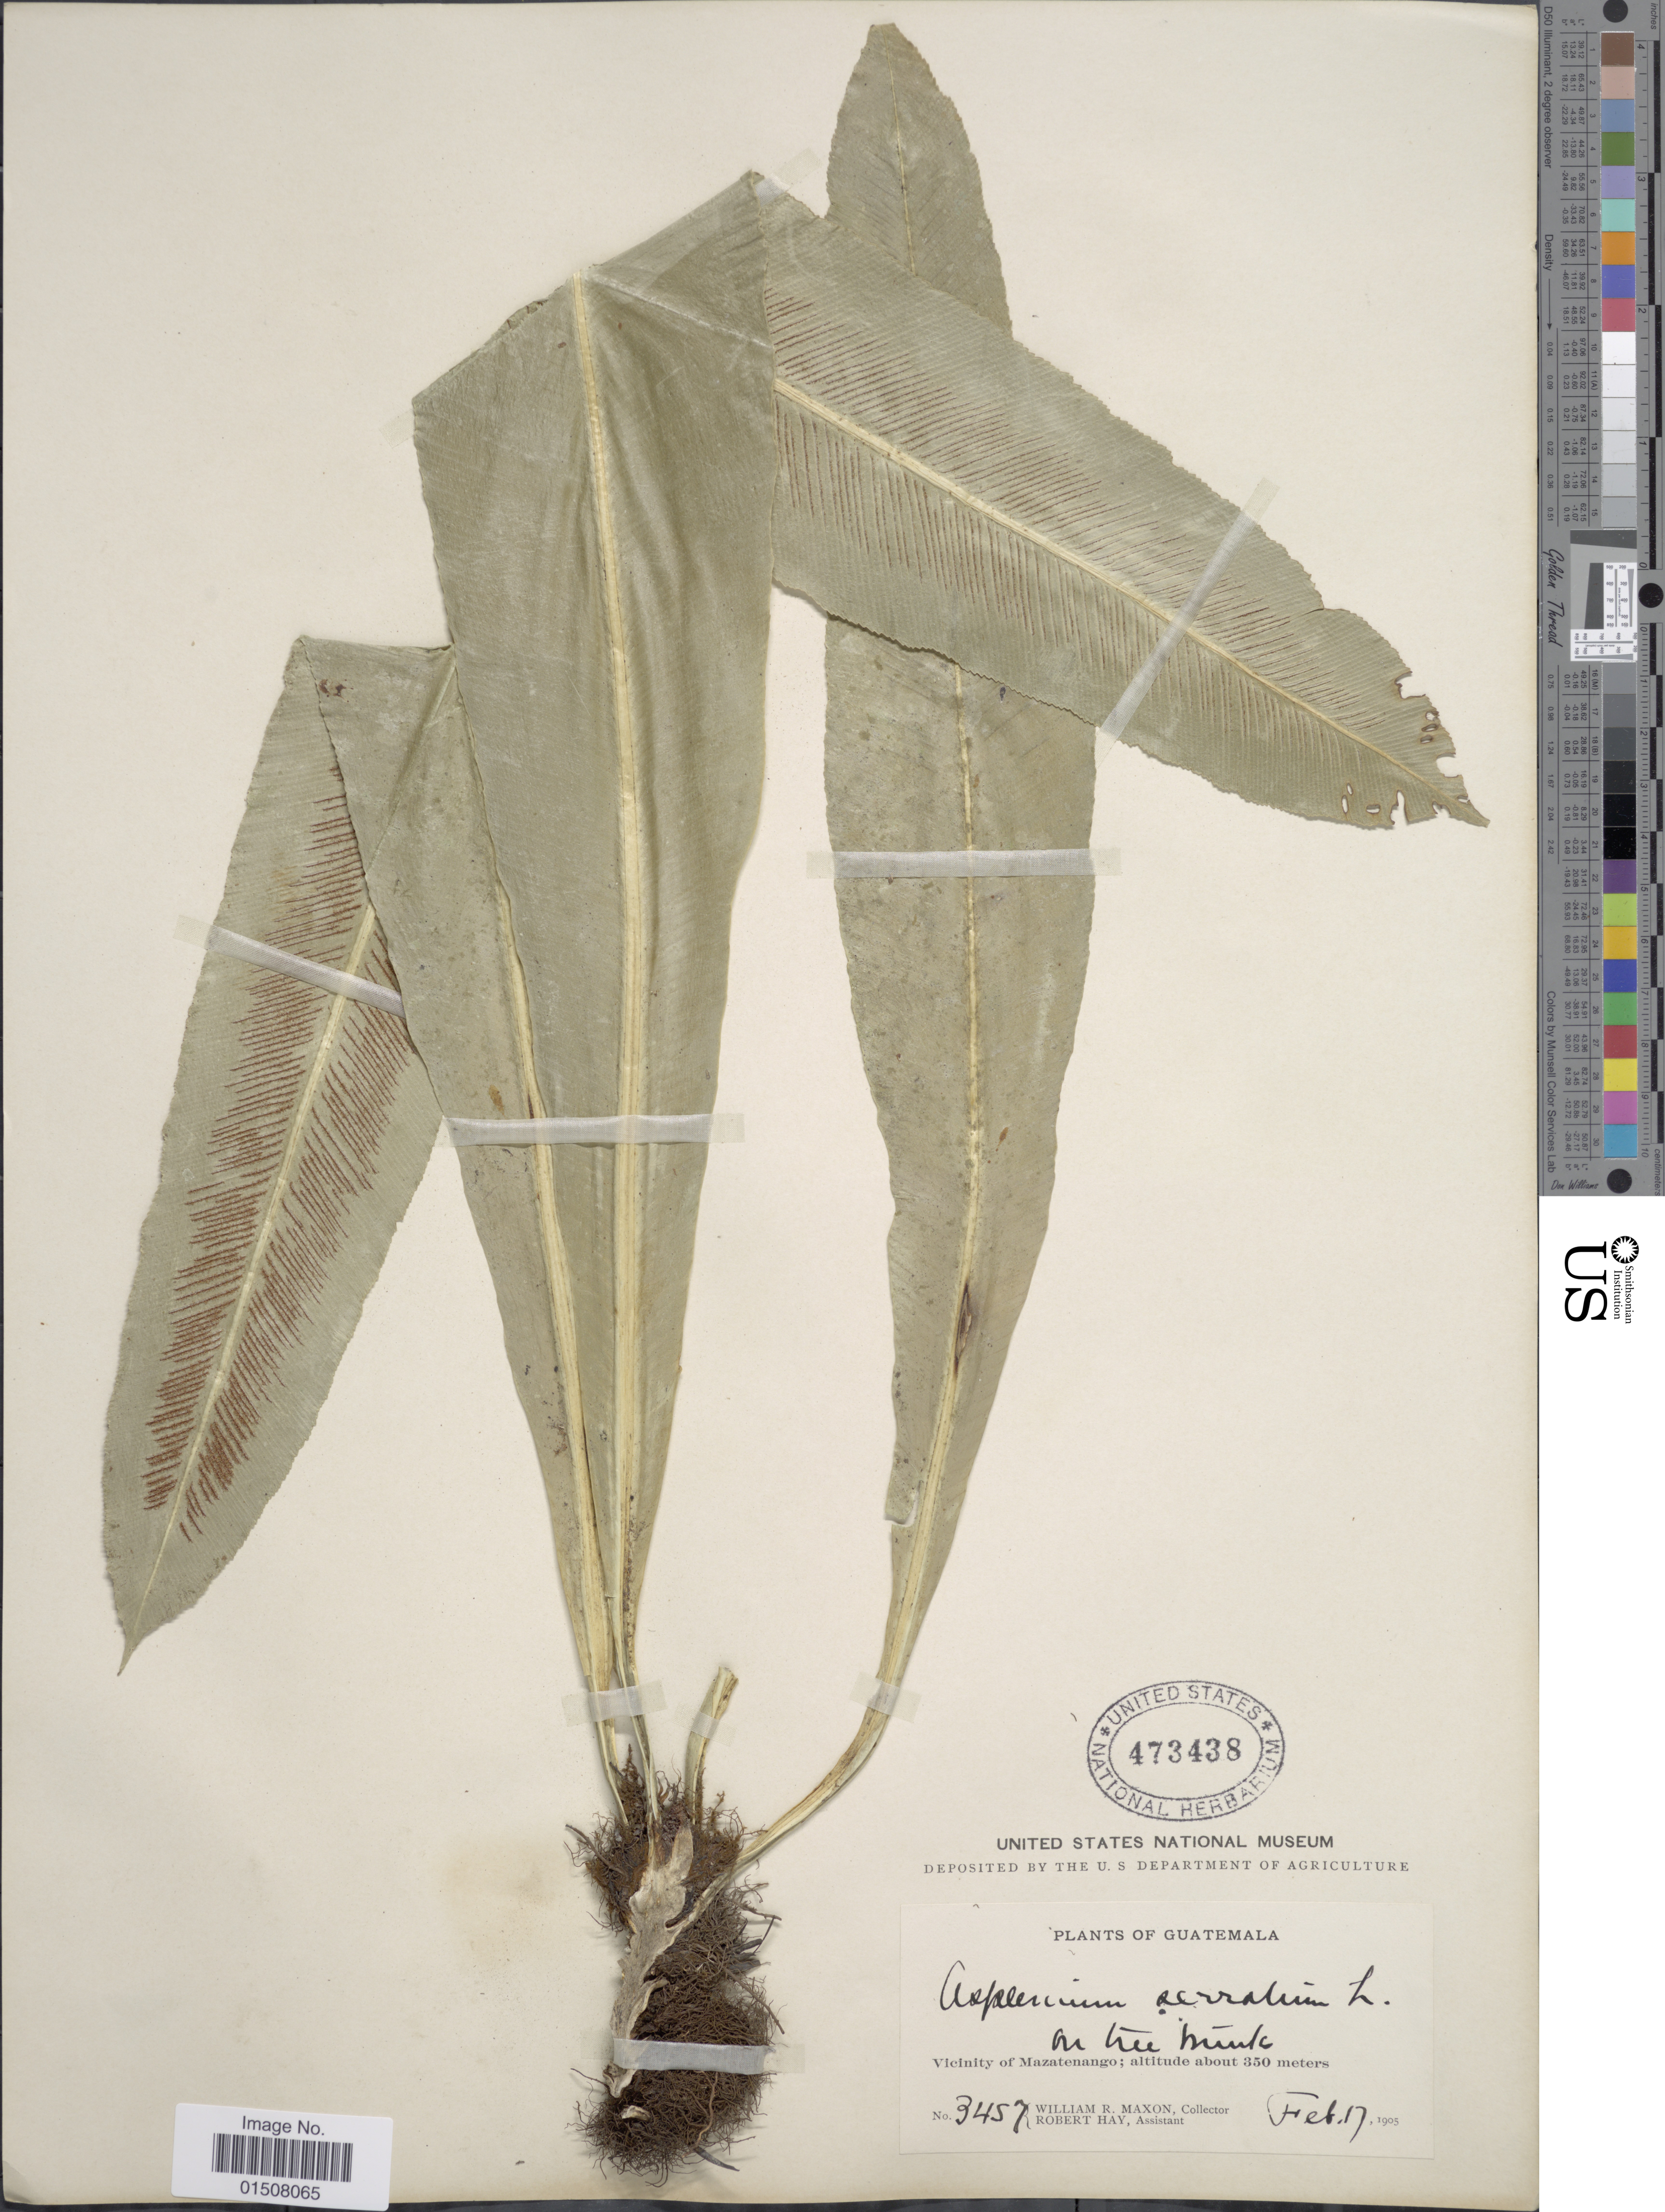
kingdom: Plantae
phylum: Tracheophyta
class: Polypodiopsida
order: Polypodiales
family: Aspleniaceae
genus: Asplenium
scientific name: Asplenium serratum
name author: L.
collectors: W. R. Maxon & R. H. Hay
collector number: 3457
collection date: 1905-02-17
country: Guatemala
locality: Vicinity of Mazatenango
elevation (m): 350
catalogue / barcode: US 473438